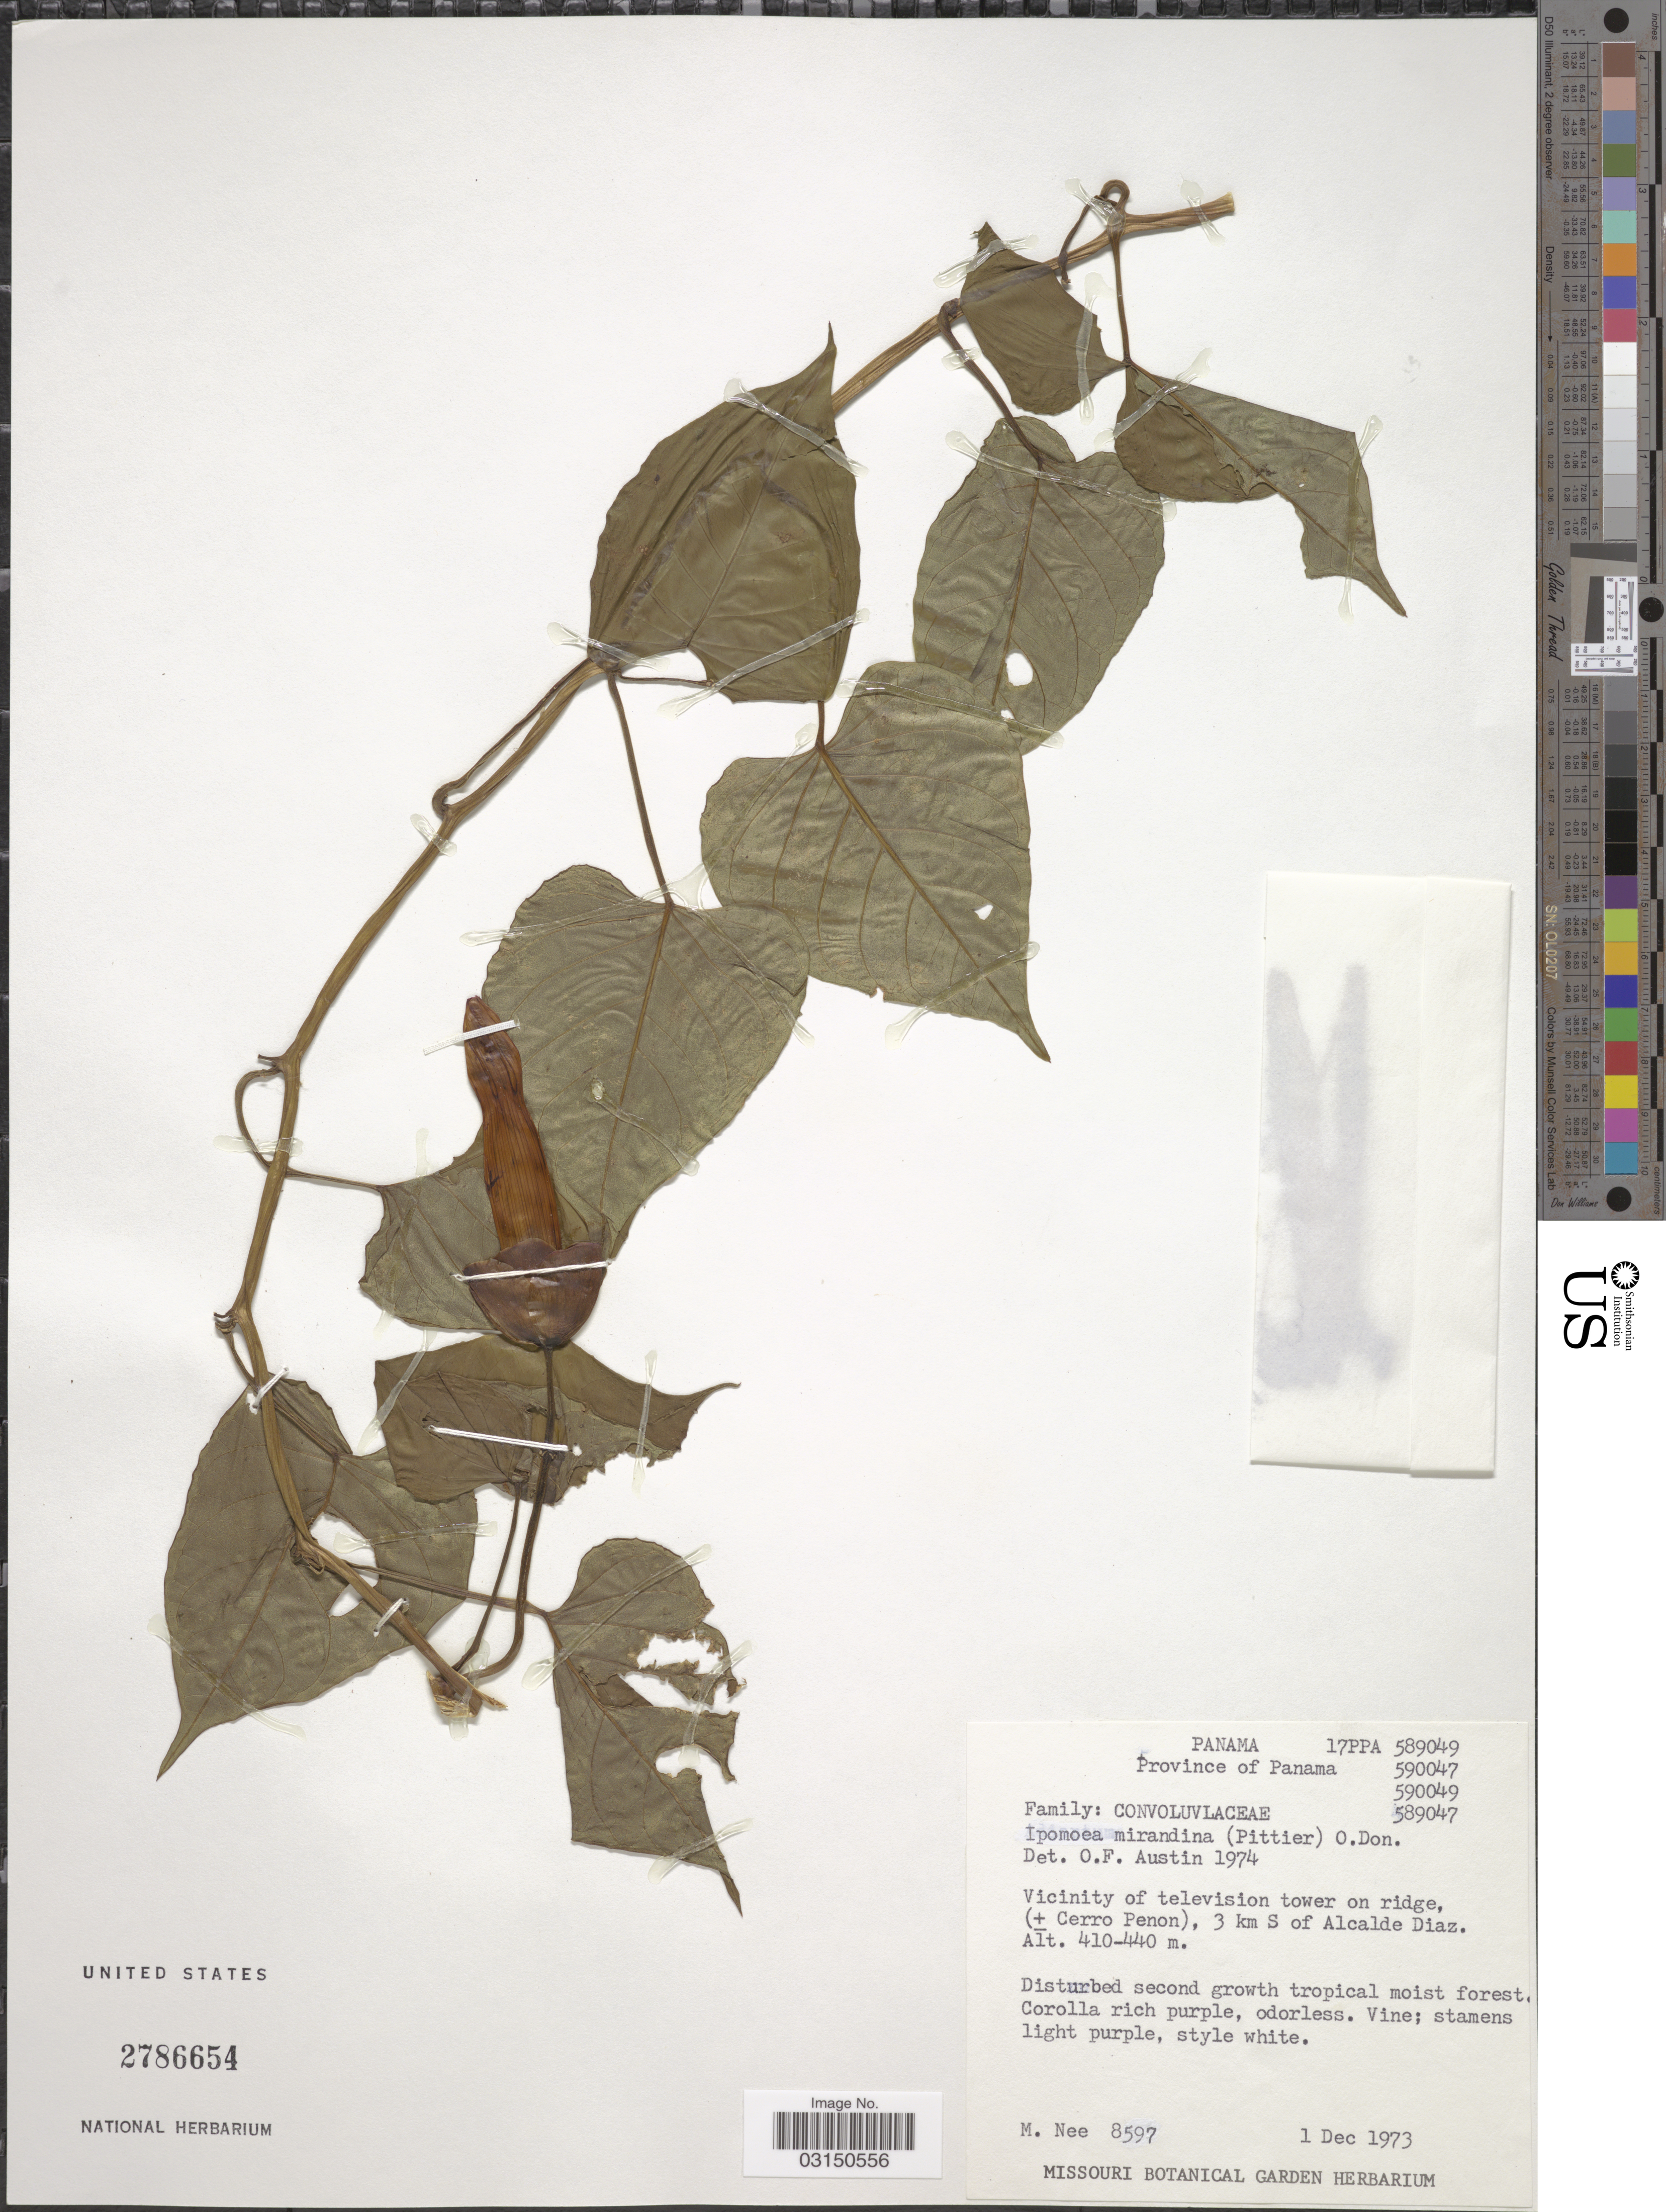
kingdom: Plantae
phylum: Tracheophyta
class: Magnoliopsida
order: Solanales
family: Convolvulaceae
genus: Ipomoea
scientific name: Ipomoea mirandina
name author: (Pittier) O'Donell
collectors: M. Nee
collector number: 8597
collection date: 1973-12-01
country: Panama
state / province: Panamá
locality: Vicinity of television tower on ridge, (+ Cerro Penon), 3 km S of Alcalde Diaz.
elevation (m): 410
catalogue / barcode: US 2786654